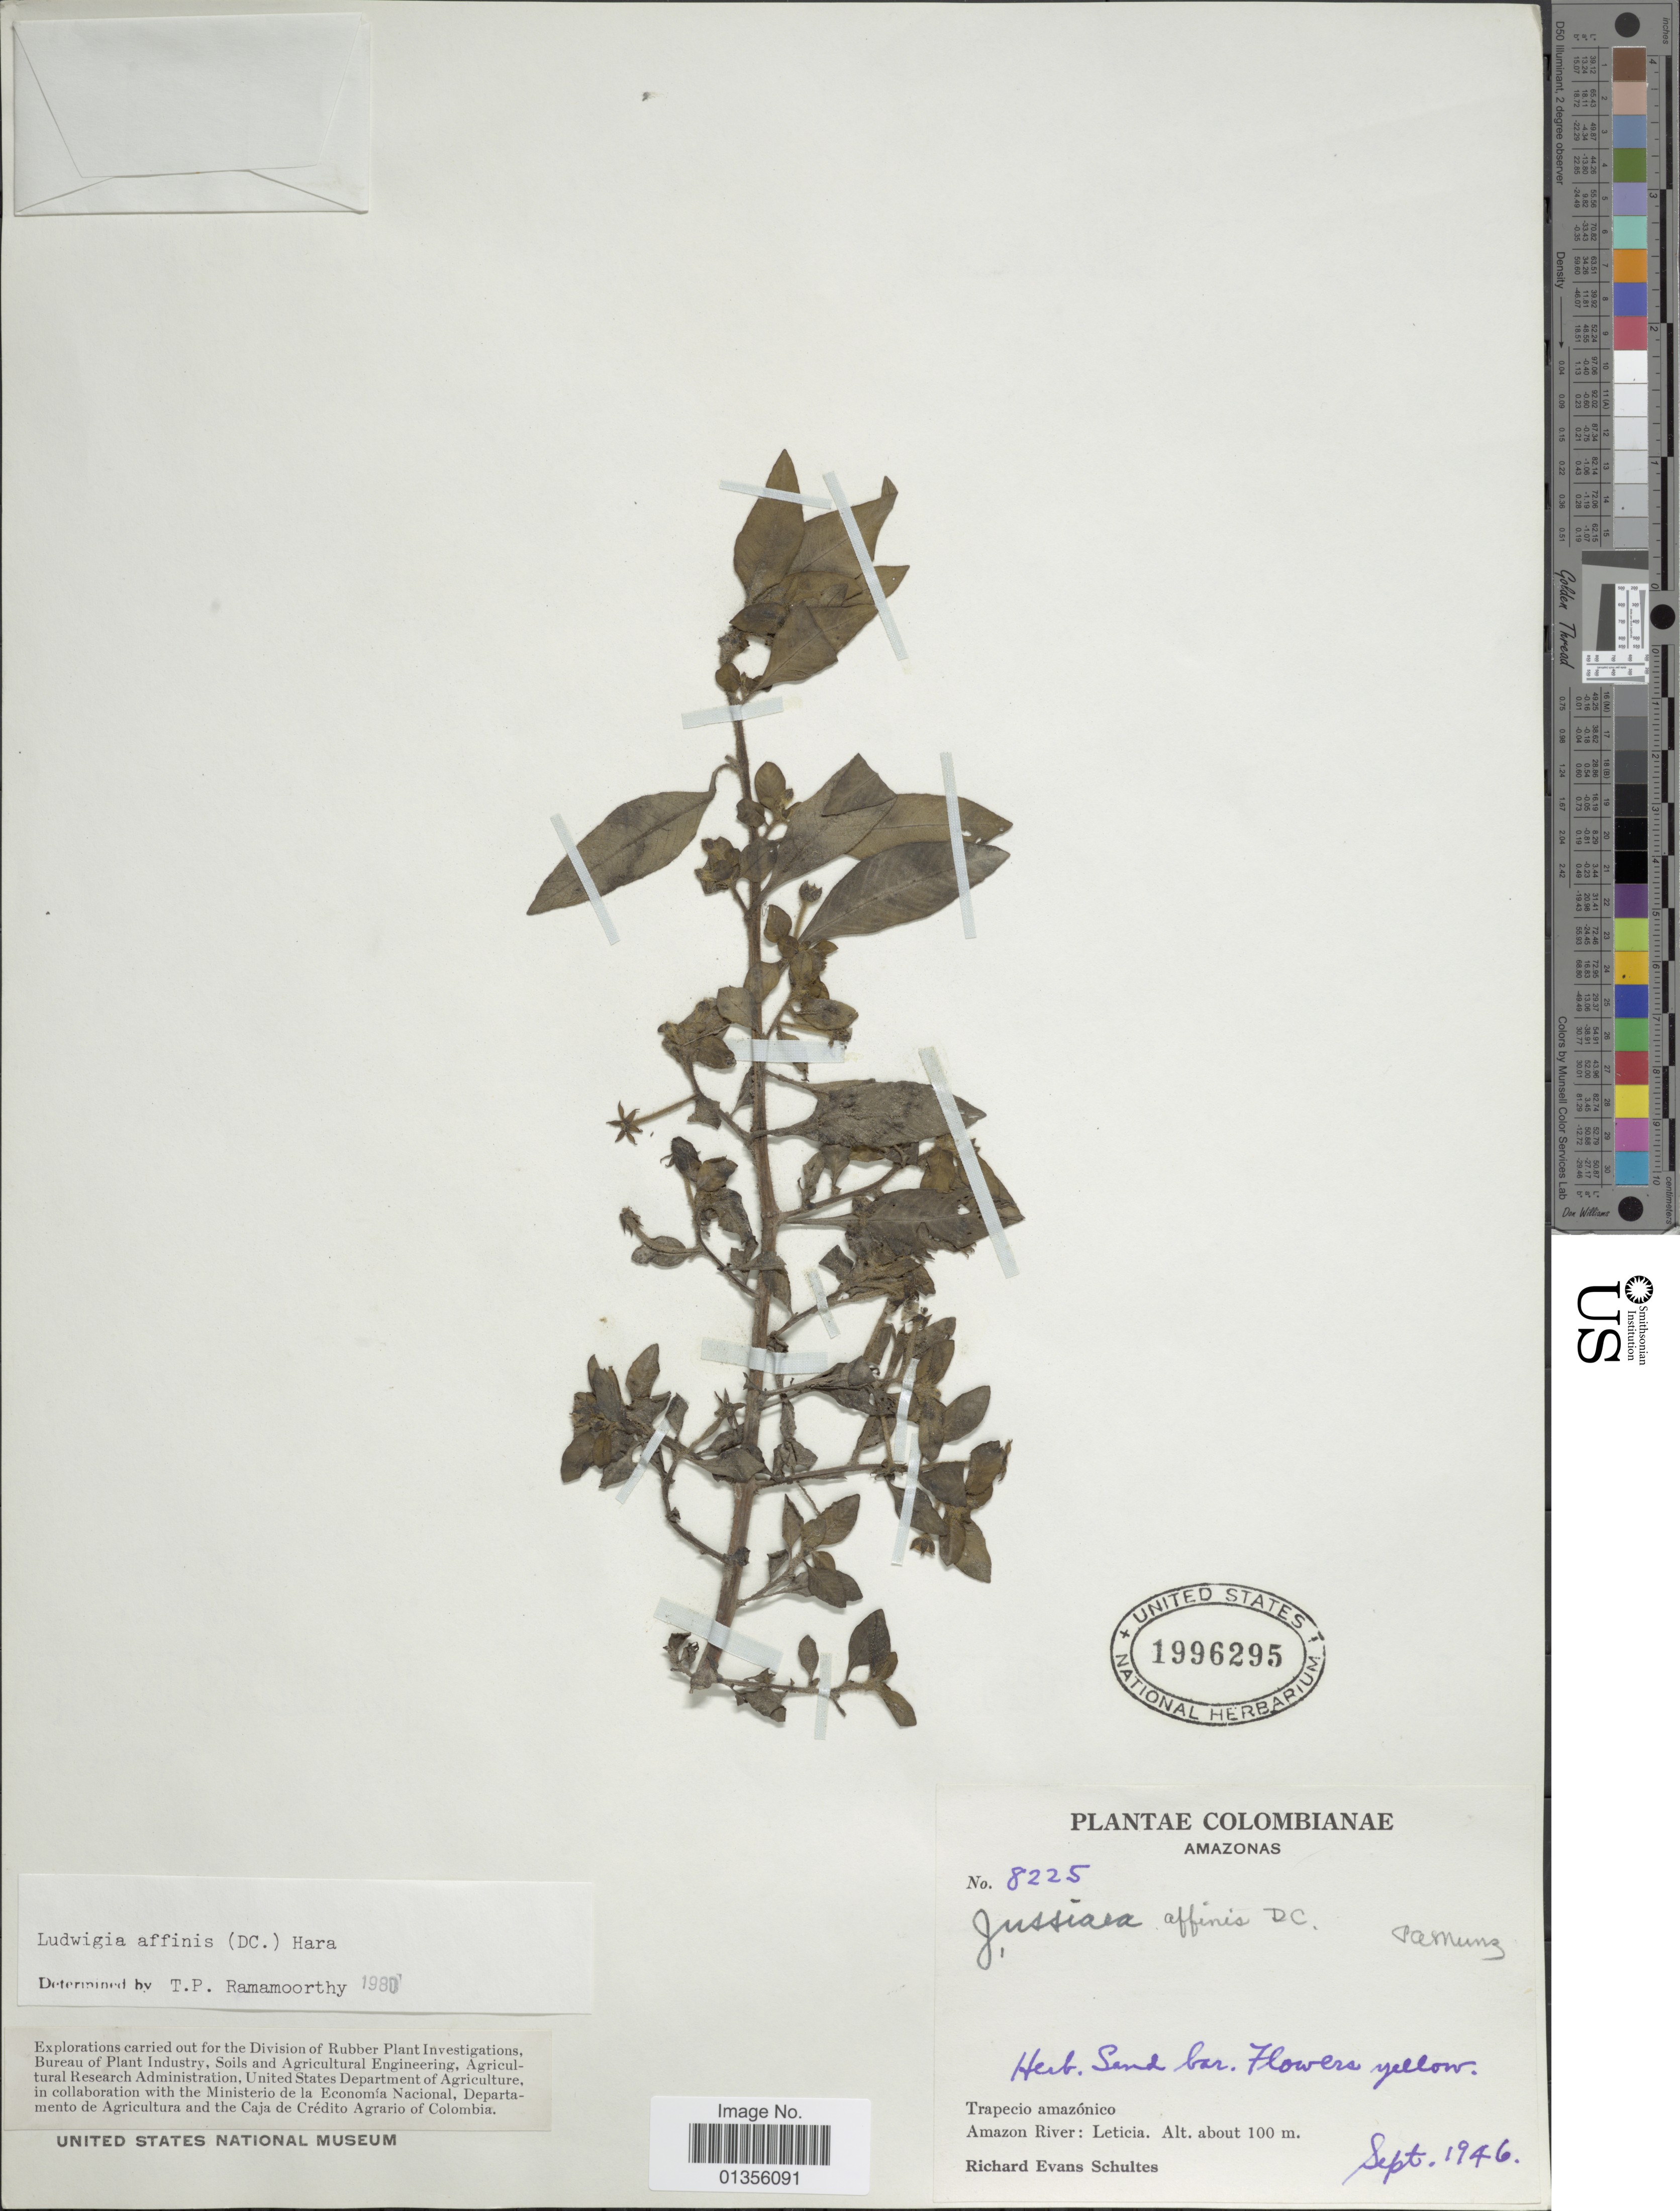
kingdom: Plantae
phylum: Tracheophyta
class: Magnoliopsida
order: Myrtales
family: Onagraceae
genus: Ludwigia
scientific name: Ludwigia affinis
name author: (DC.) H. Hara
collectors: R. E. Schultes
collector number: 8225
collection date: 1946-09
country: Colombia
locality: Amazonas. Trapecio amazónico. Amazon River: Leticia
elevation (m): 100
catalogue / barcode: US 1996295